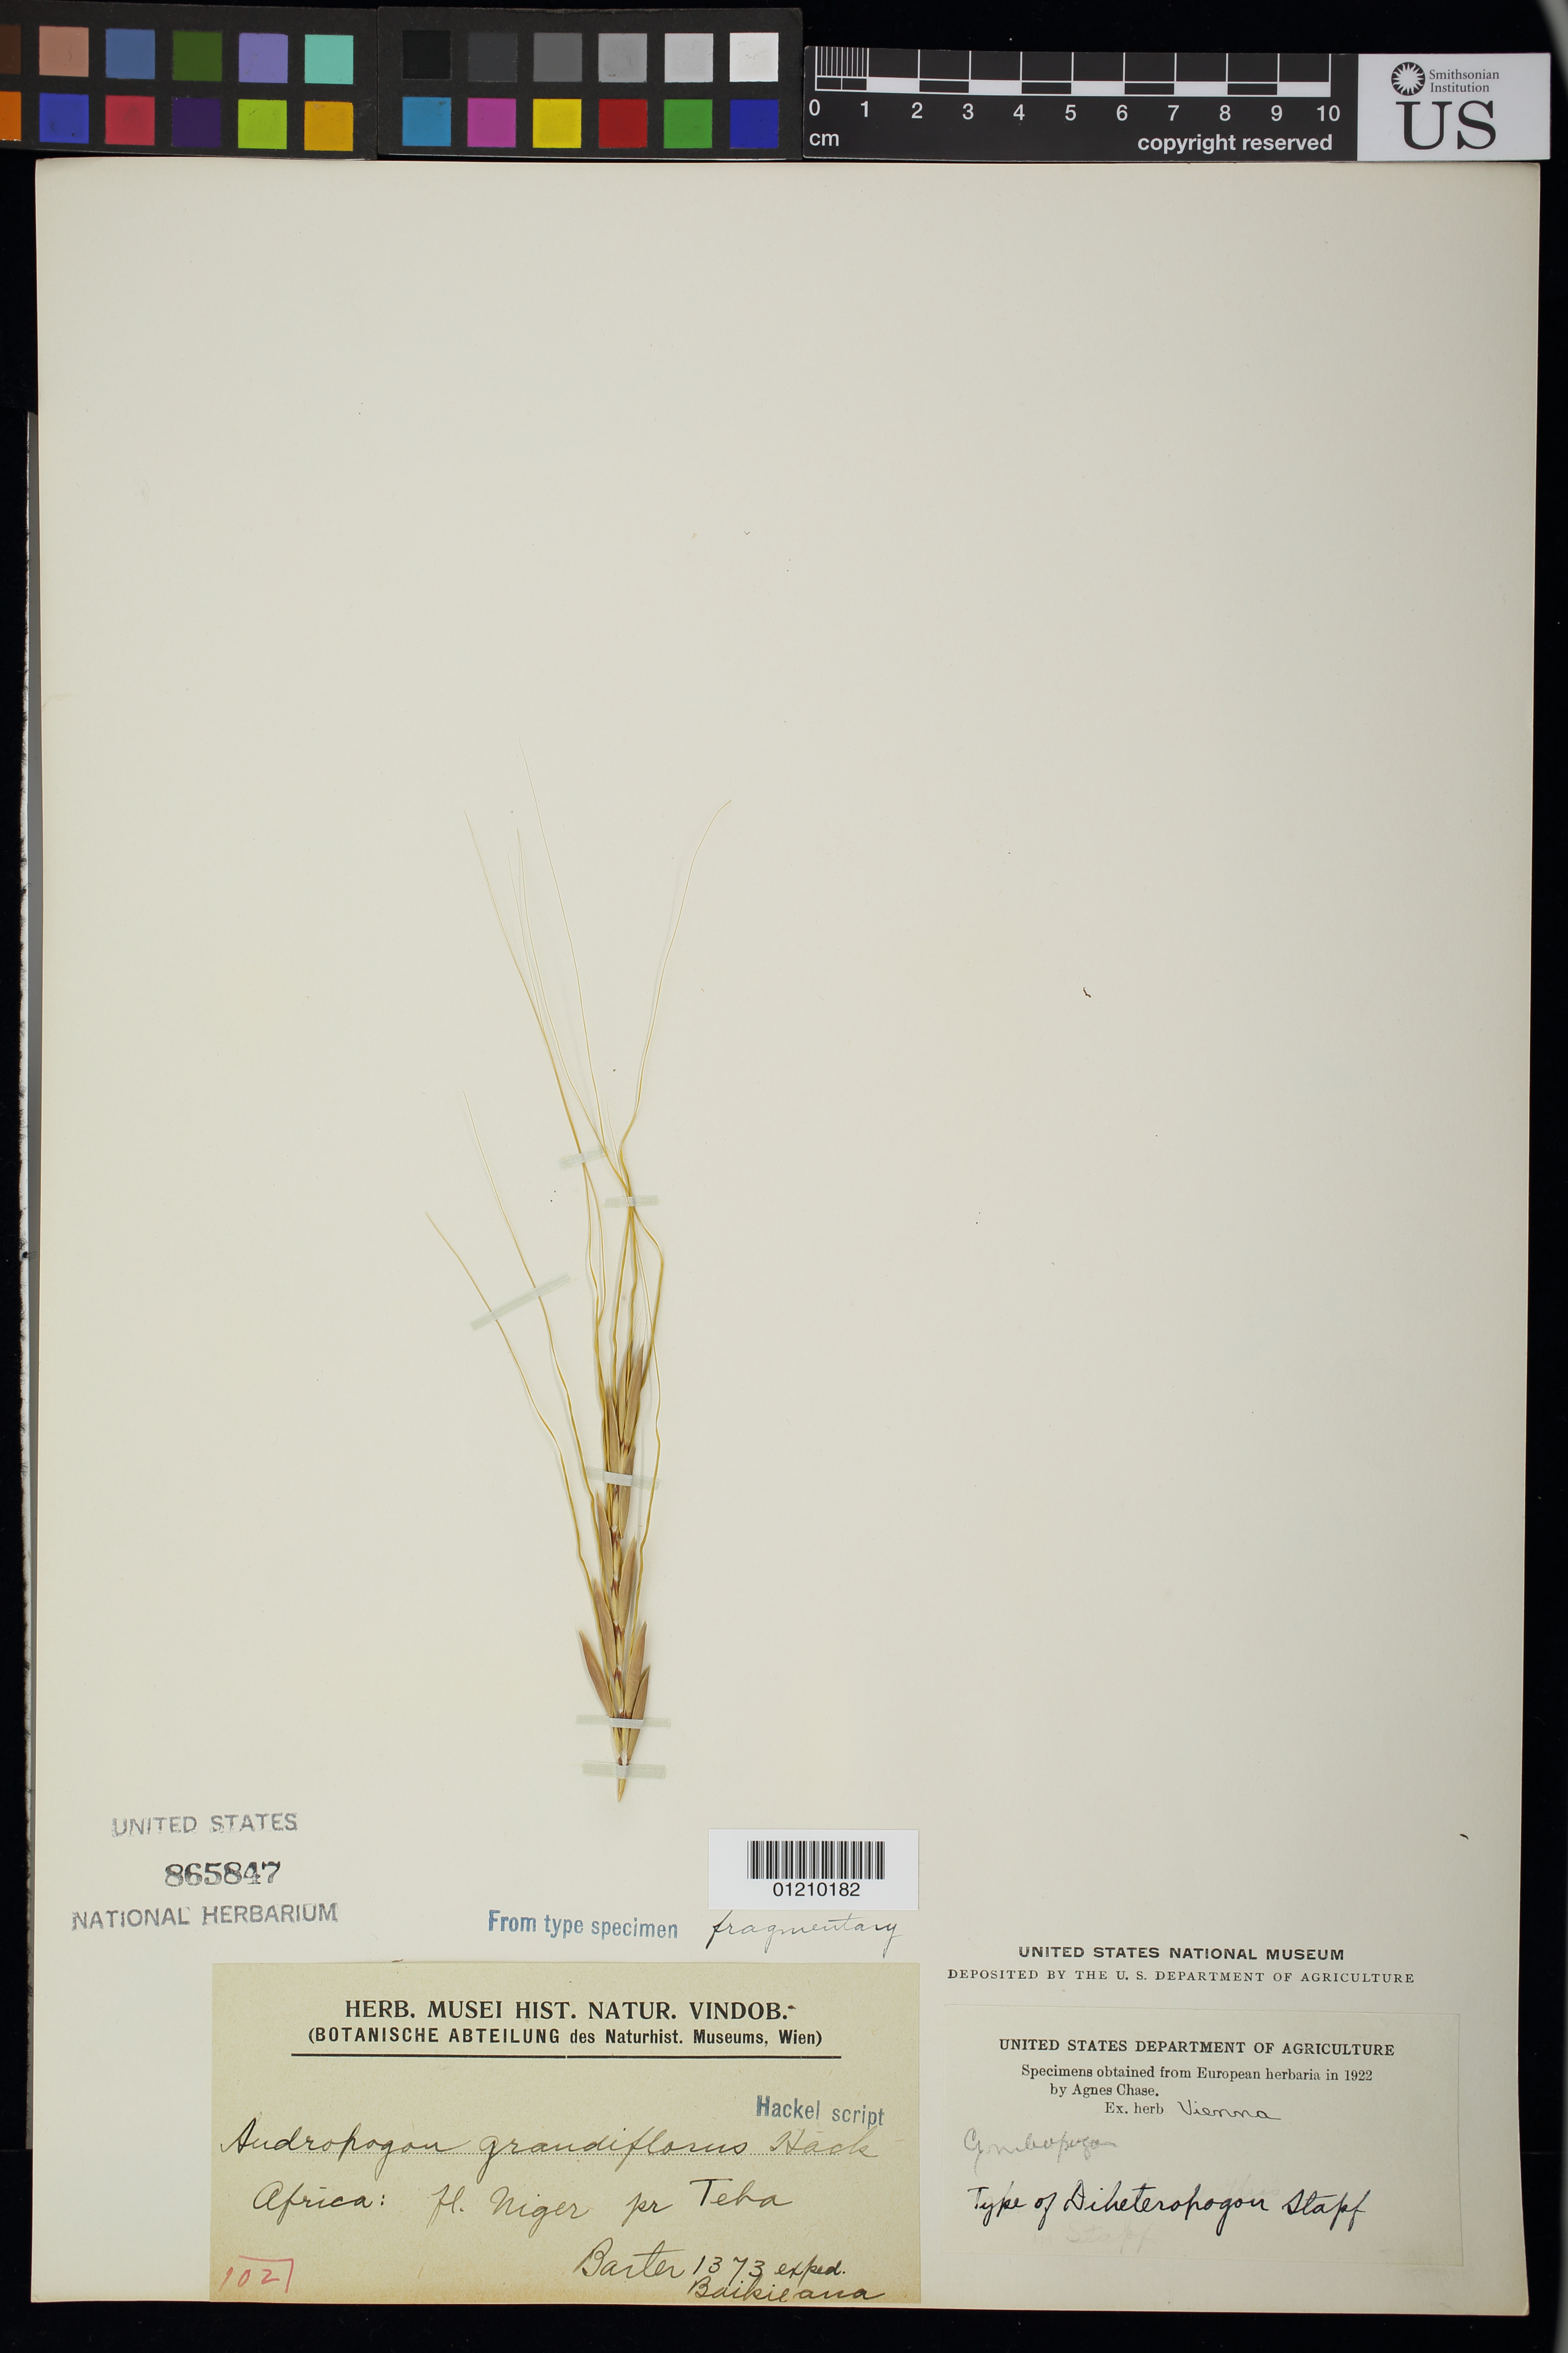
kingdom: Plantae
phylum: Tracheophyta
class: Liliopsida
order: Poales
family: Poaceae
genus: Andropogon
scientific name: Andropogon grandiflorus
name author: Hack.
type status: Isotype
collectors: C. Barter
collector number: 1373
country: Nigeria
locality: Exped. Baikieana.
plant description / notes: Fragmentary material of type specimen ex herb.Vienna.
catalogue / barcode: US 865847